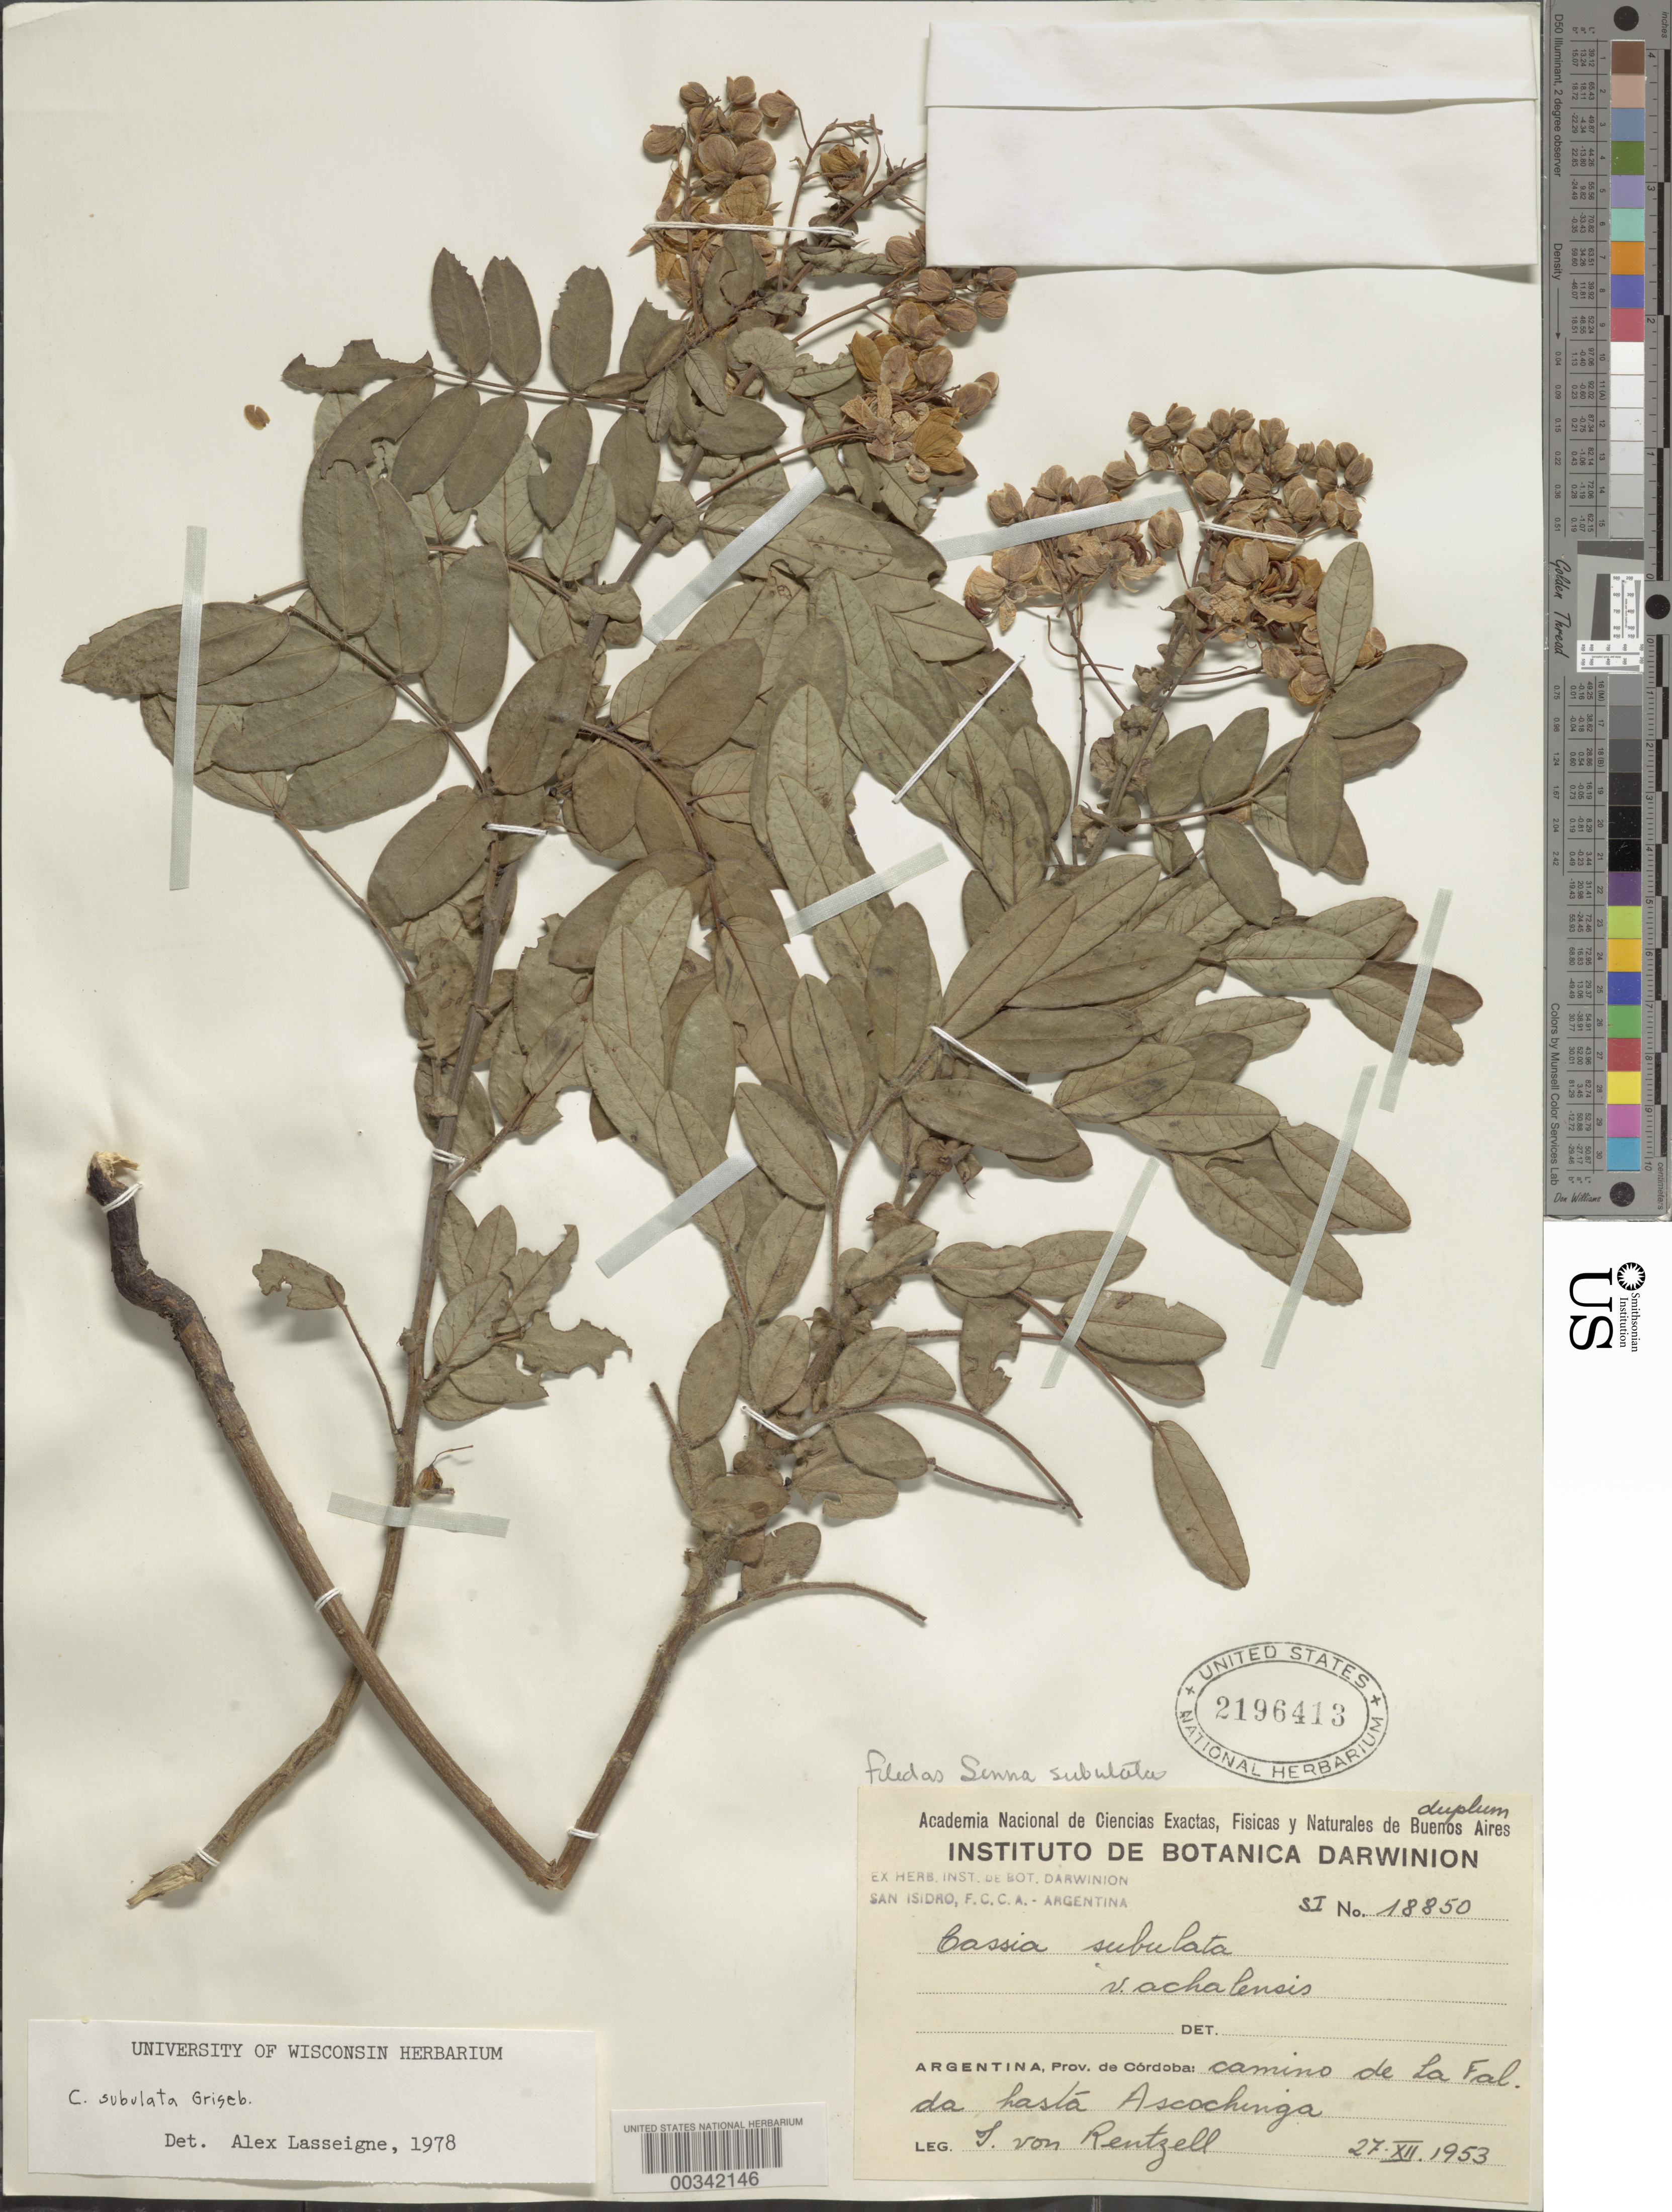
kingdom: Plantae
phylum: Tracheophyta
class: Magnoliopsida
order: Fabales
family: Fabaceae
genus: Senna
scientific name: Senna subulata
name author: (Griseb.) H.S. Irwin & Barneby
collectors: I. von Rentzell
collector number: Si No. 18850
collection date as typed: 27 Dec 1953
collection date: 1953-12-27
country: Argentina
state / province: Córdoba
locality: Camino de la fal da hasta ascochinga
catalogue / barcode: US 2196413